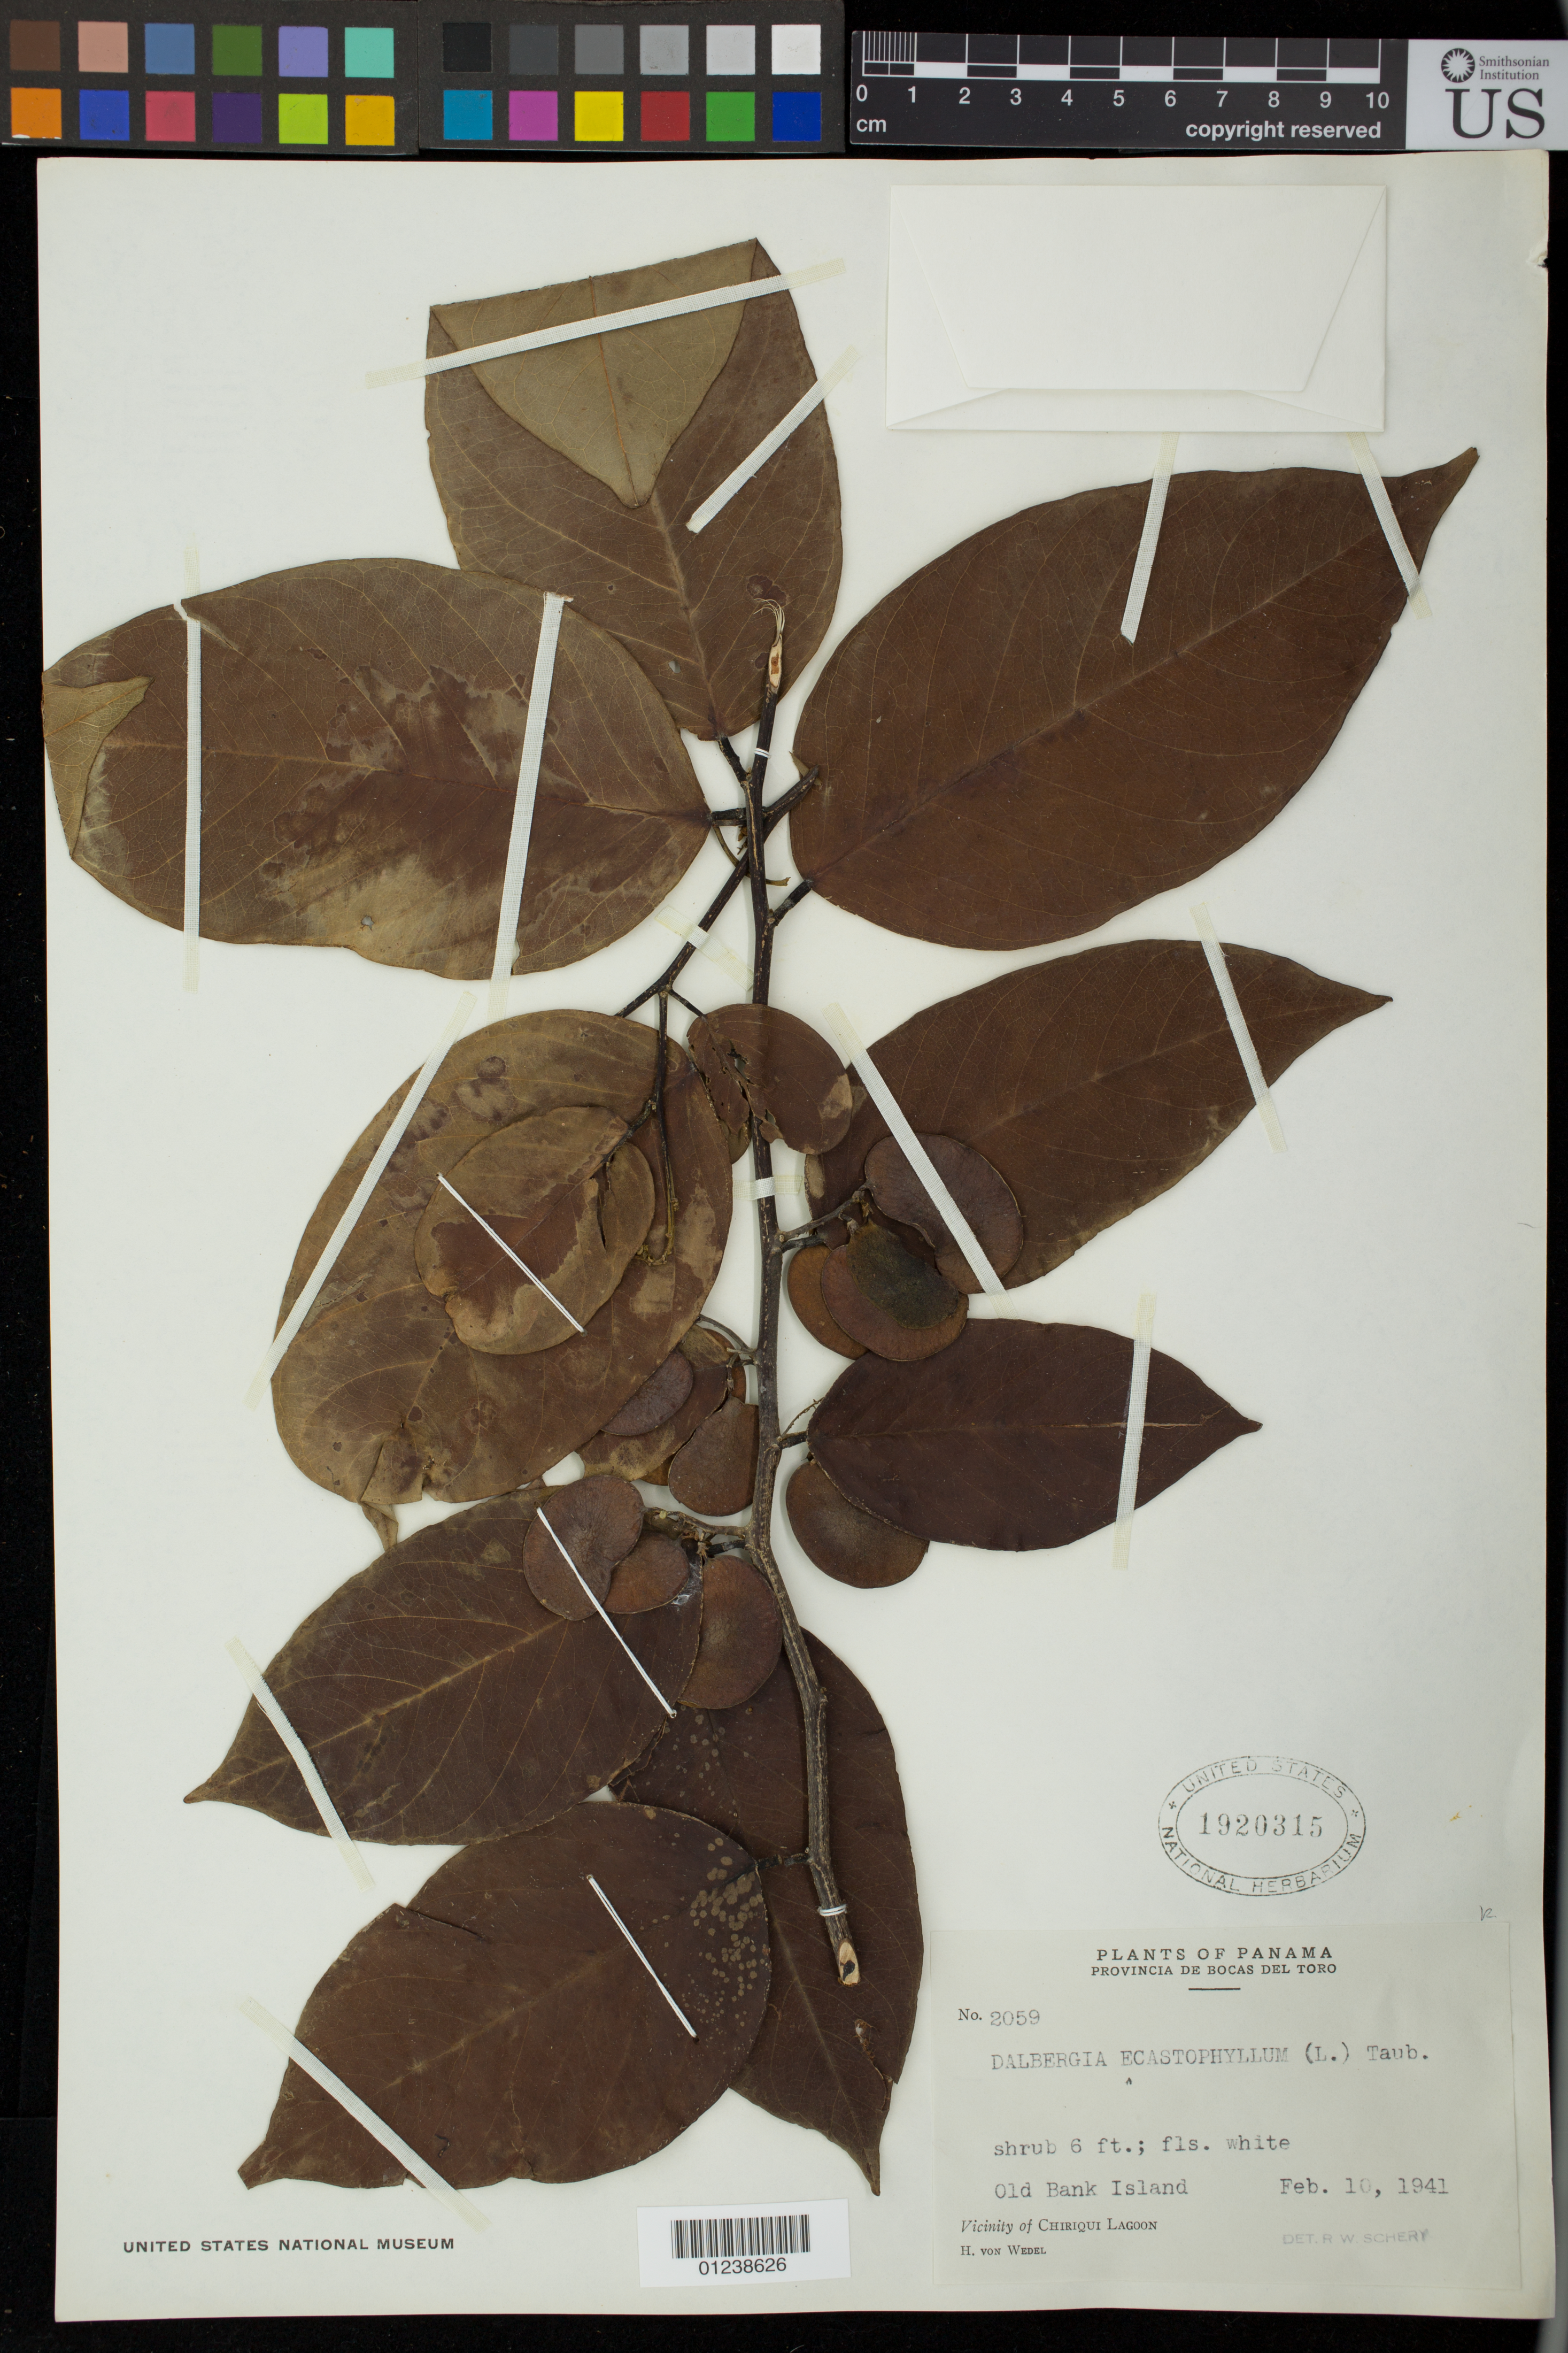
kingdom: Plantae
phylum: Tracheophyta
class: Magnoliopsida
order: Fabales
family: Fabaceae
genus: Dalbergia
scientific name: Dalbergia ecastaphyllum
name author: (L.) Taub.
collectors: H. von Wedel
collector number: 2059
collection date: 1941-02-10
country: Panama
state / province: Bocas del Toro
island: Bastimentos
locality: Old Bank Island, vicinity of Chiriqui Lagoon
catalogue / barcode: US 1920315